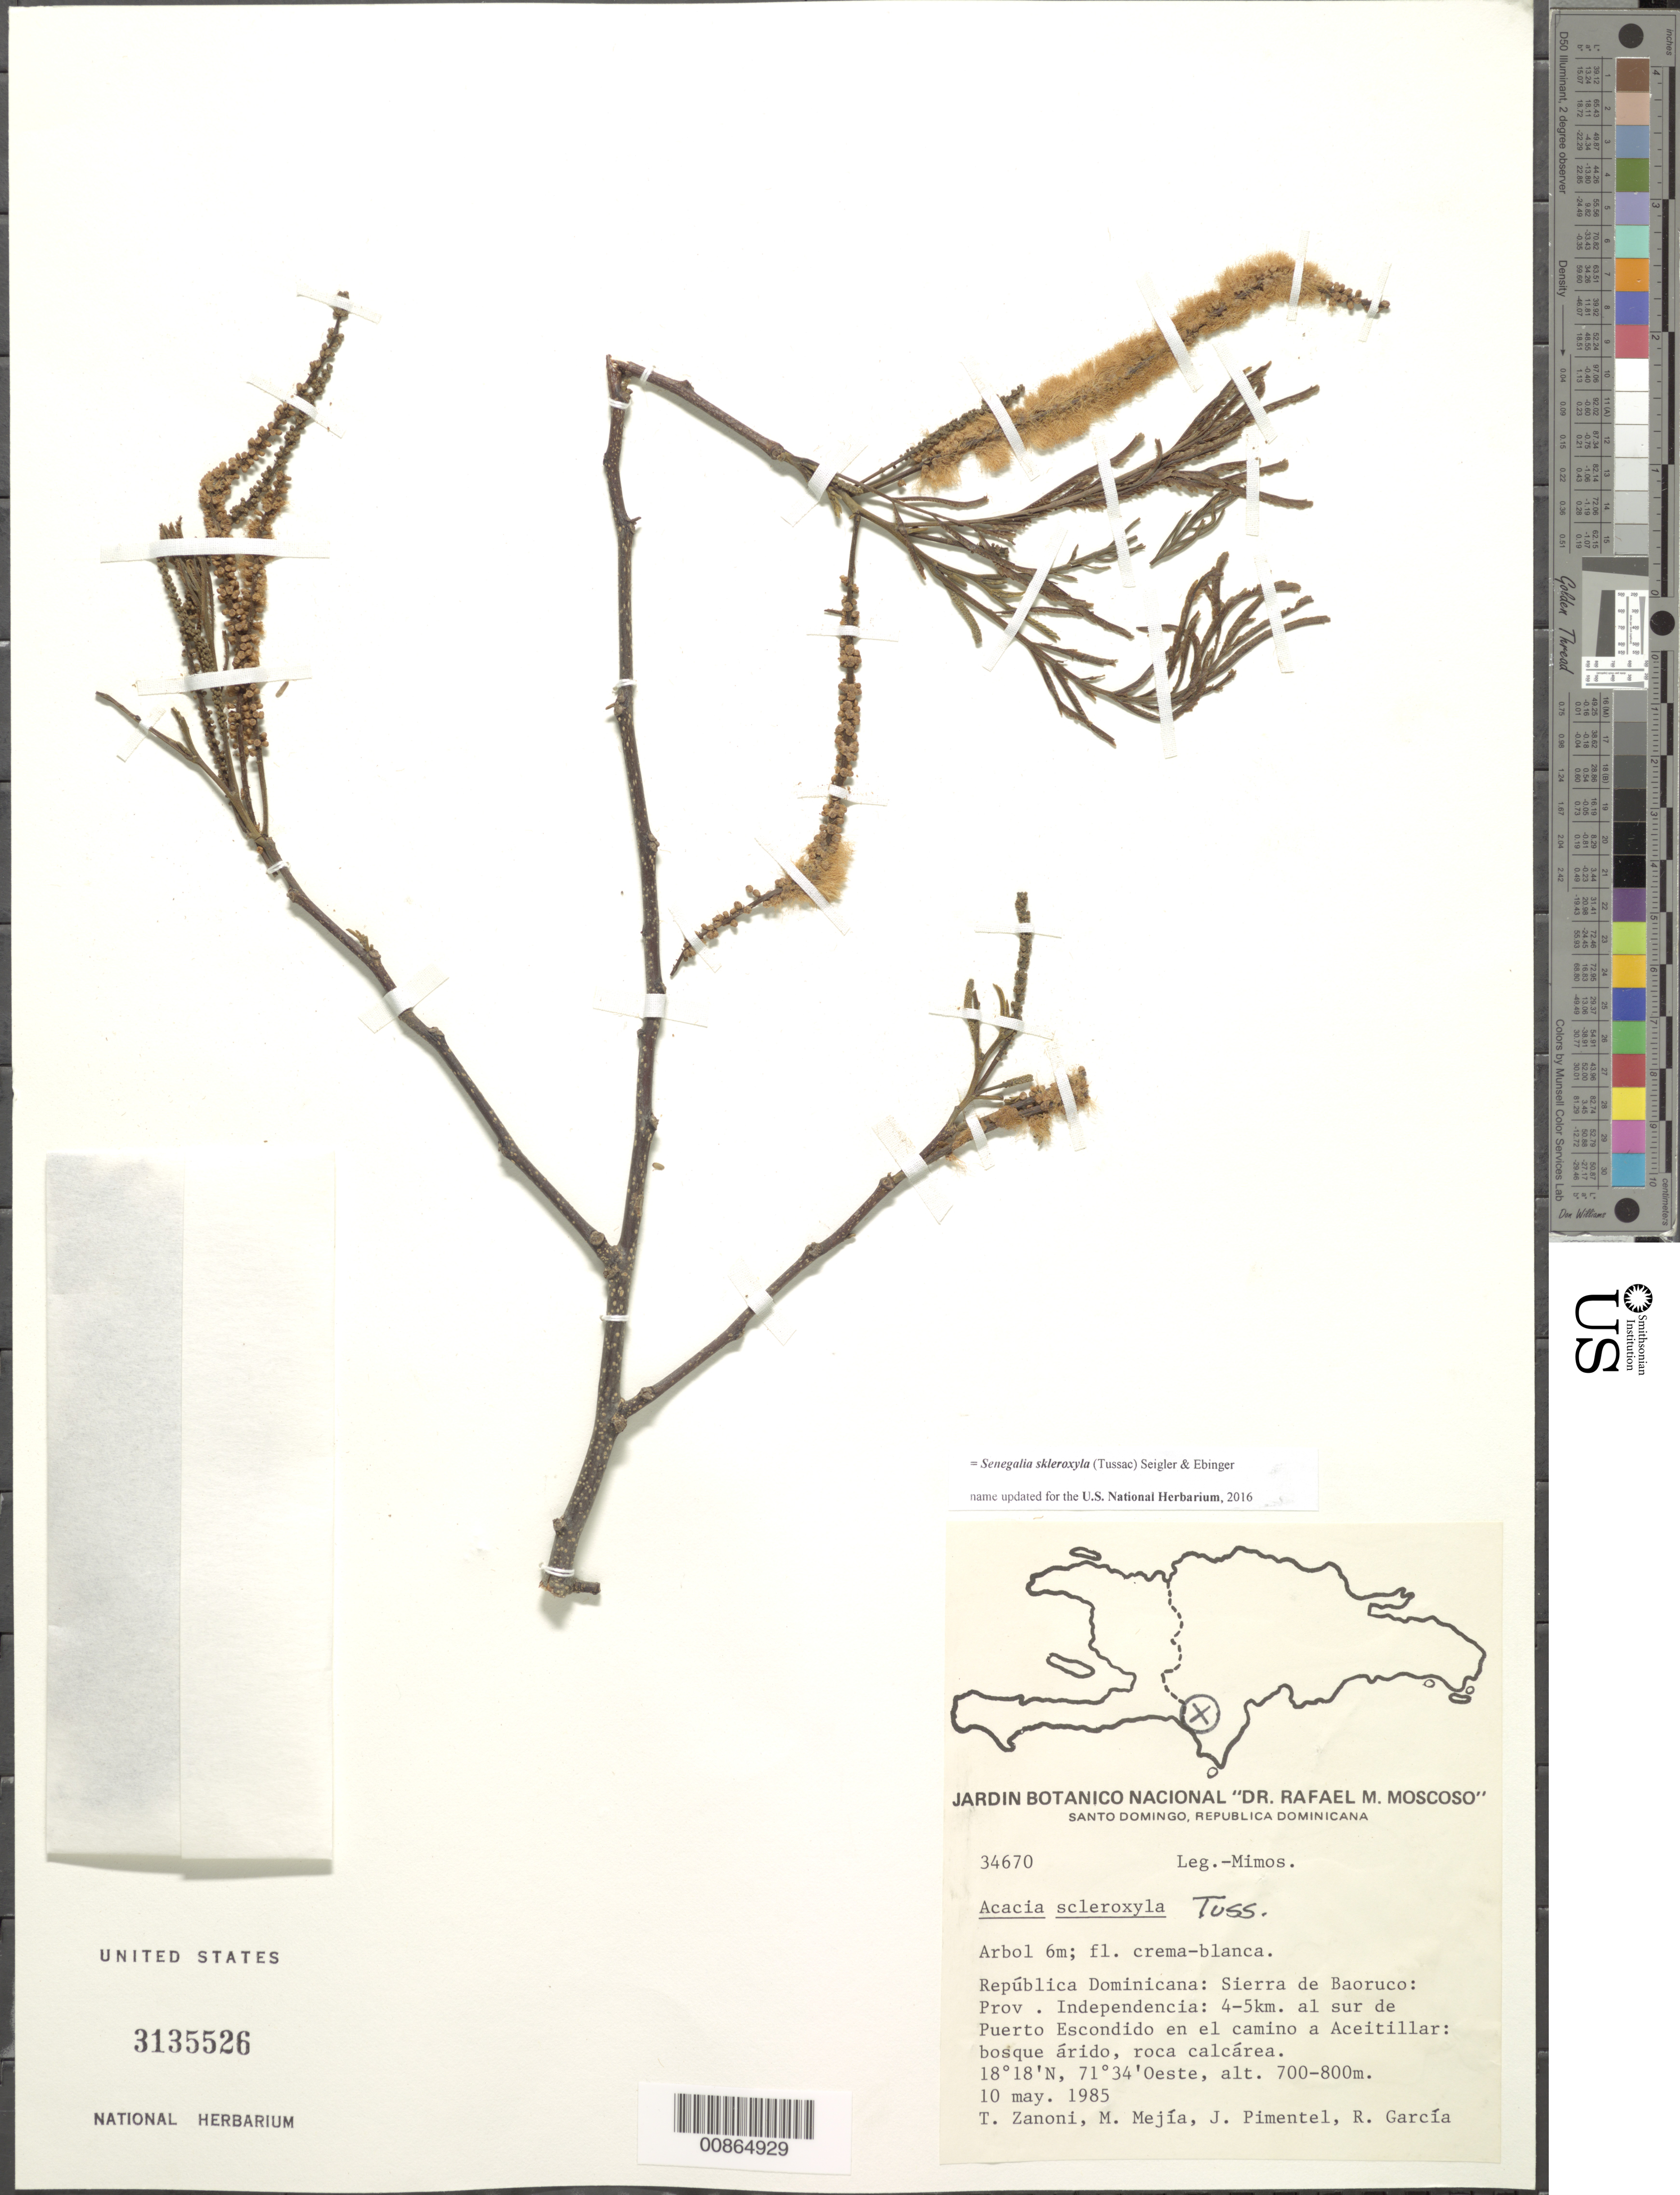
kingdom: Plantae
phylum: Tracheophyta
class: Magnoliopsida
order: Fabales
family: Fabaceae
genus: Parasenegalia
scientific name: Parasenegalia skleroxyla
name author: (Tussac) Seigler & Ebinger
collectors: T. A. Zanoni, M. Mejia, J. Pimentel & R. G. García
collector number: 34670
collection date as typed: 10 May 1985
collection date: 1985-05-10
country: Dominican Republic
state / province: Independencia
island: Hispaniola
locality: Sierra de Baoruco: 4-5 km al sur de Puerto Escondido en el camino a Aceitillar.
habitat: Bosque árido, roca calcárea.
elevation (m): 700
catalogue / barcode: US 3135526